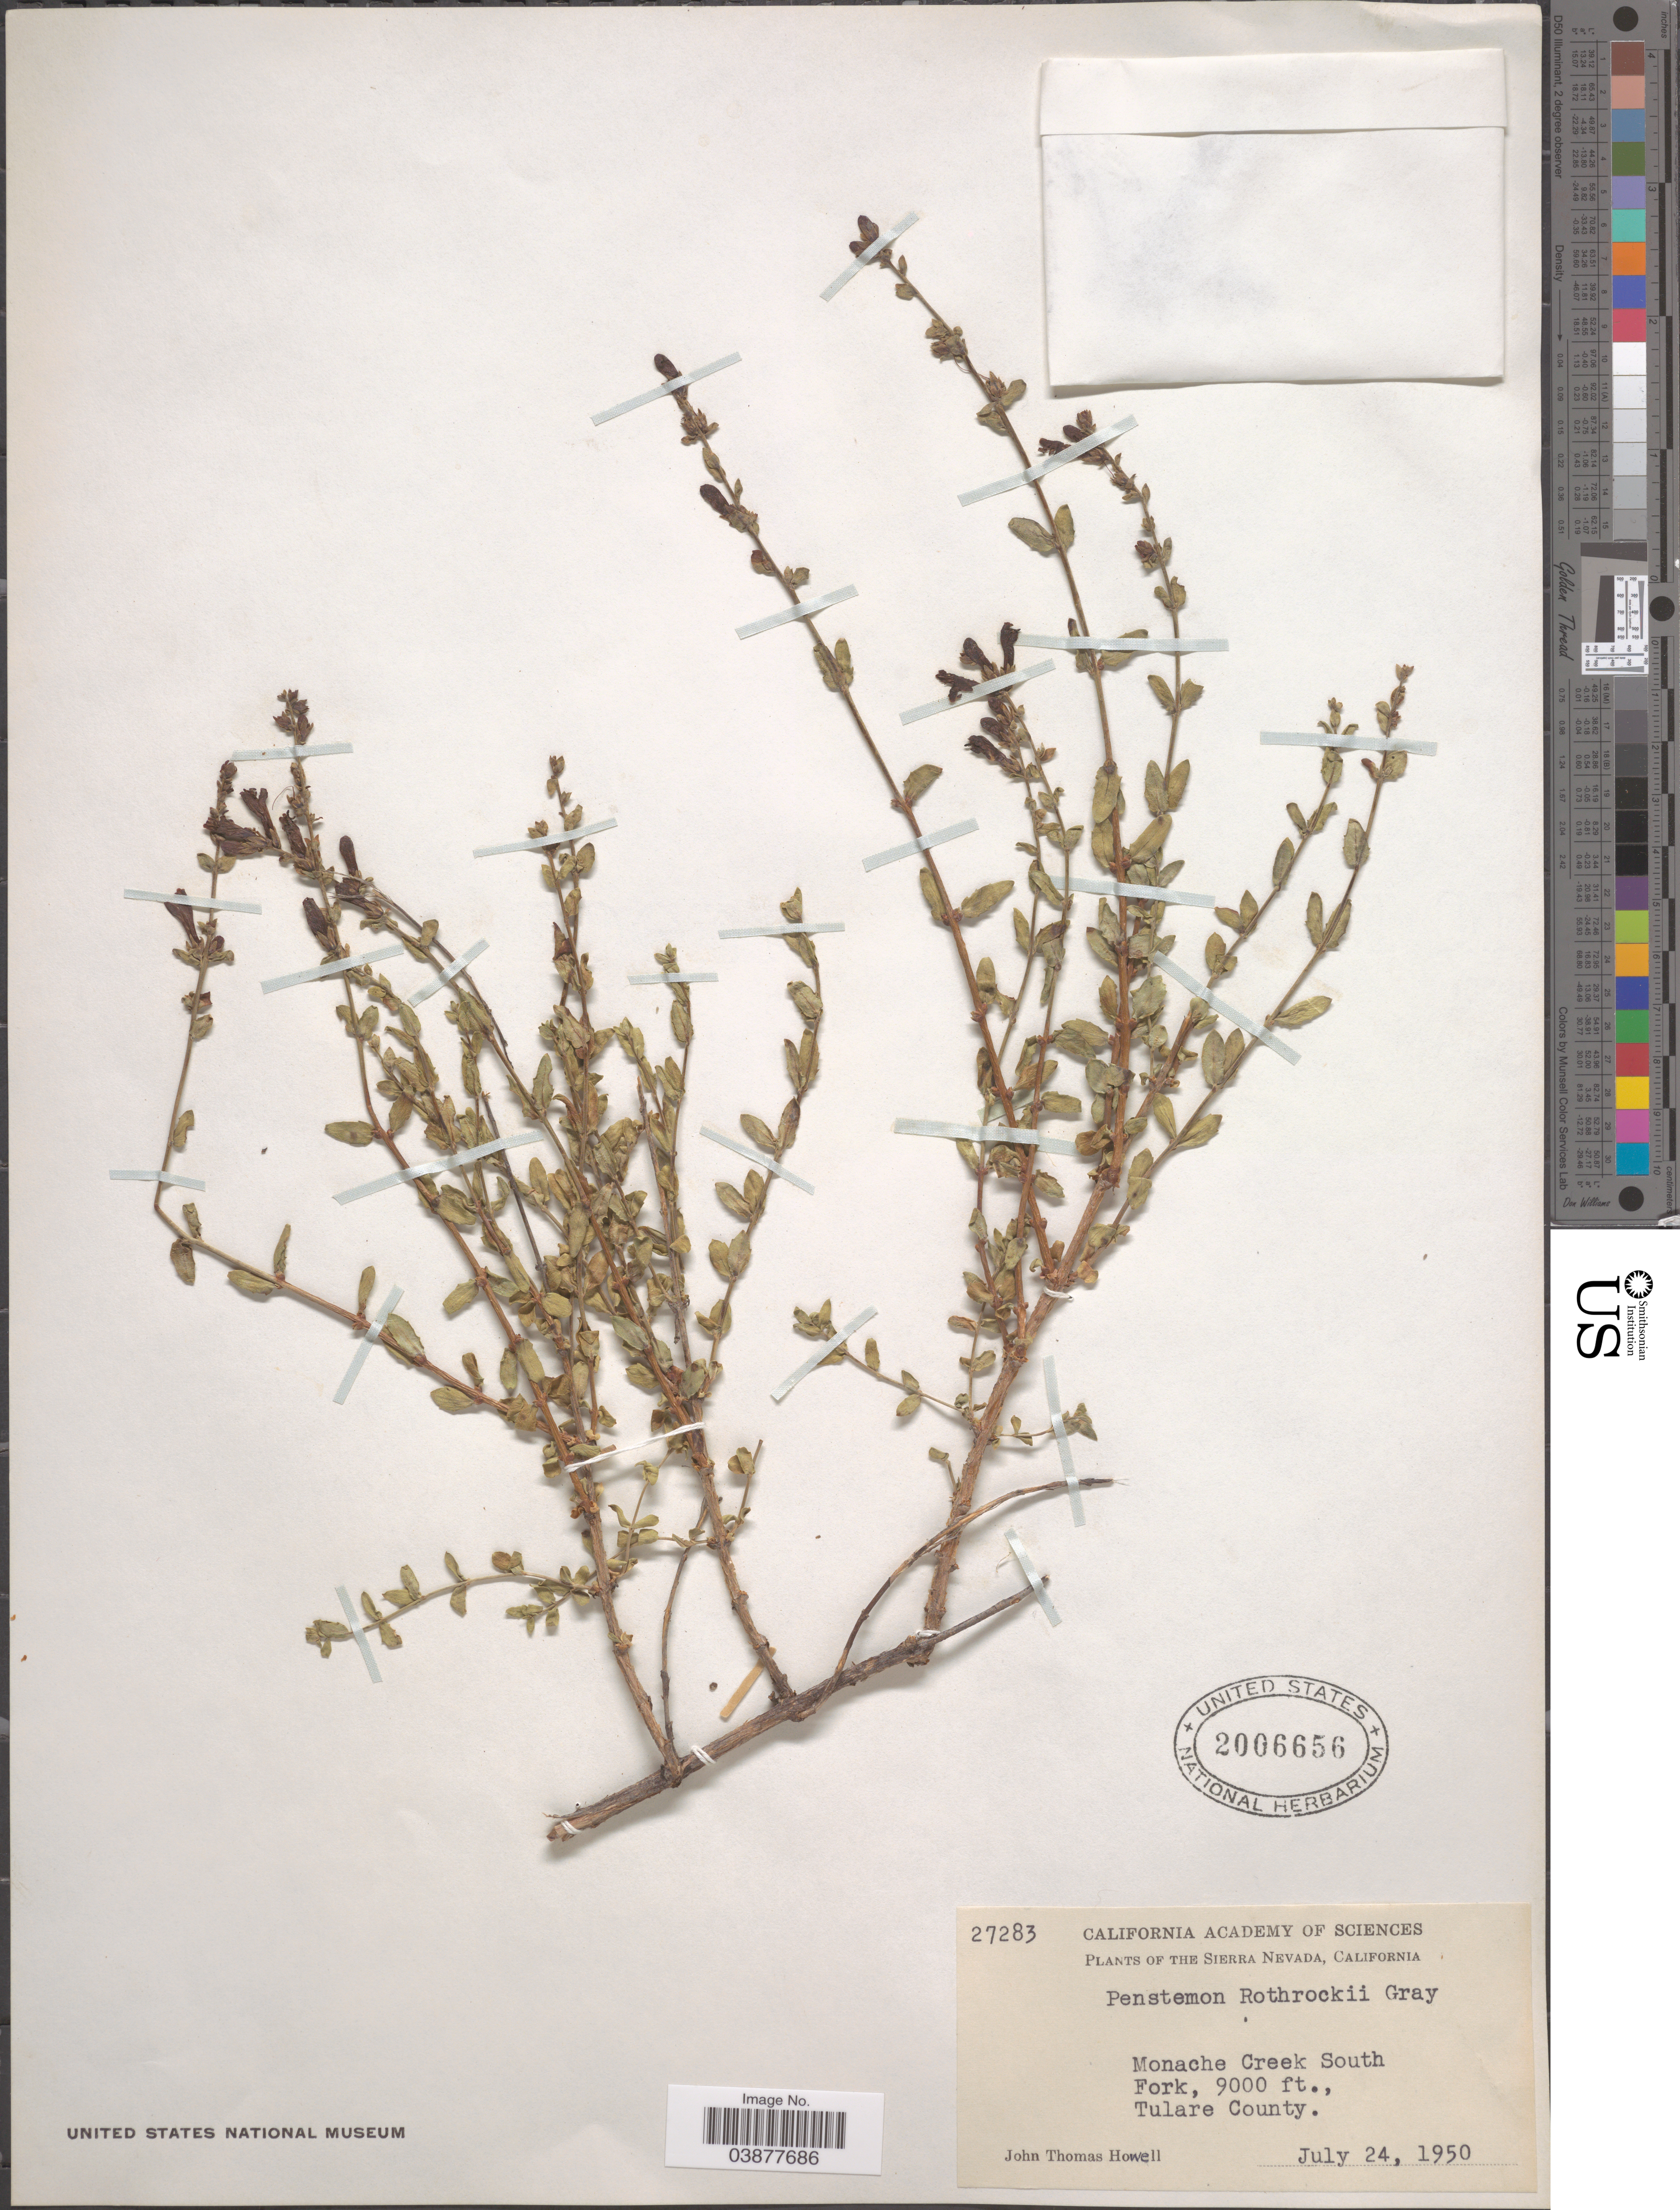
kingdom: Plantae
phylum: Tracheophyta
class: Magnoliopsida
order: Lamiales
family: Plantaginaceae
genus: Penstemon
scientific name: Penstemon rothrockii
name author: A. Gray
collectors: J. T. Howell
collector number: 27283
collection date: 1950-07-24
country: United States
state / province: California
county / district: Tulare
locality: Sierra Nevada. Monache Creek South Fork, Tulare County.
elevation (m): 2743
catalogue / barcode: US 2006656